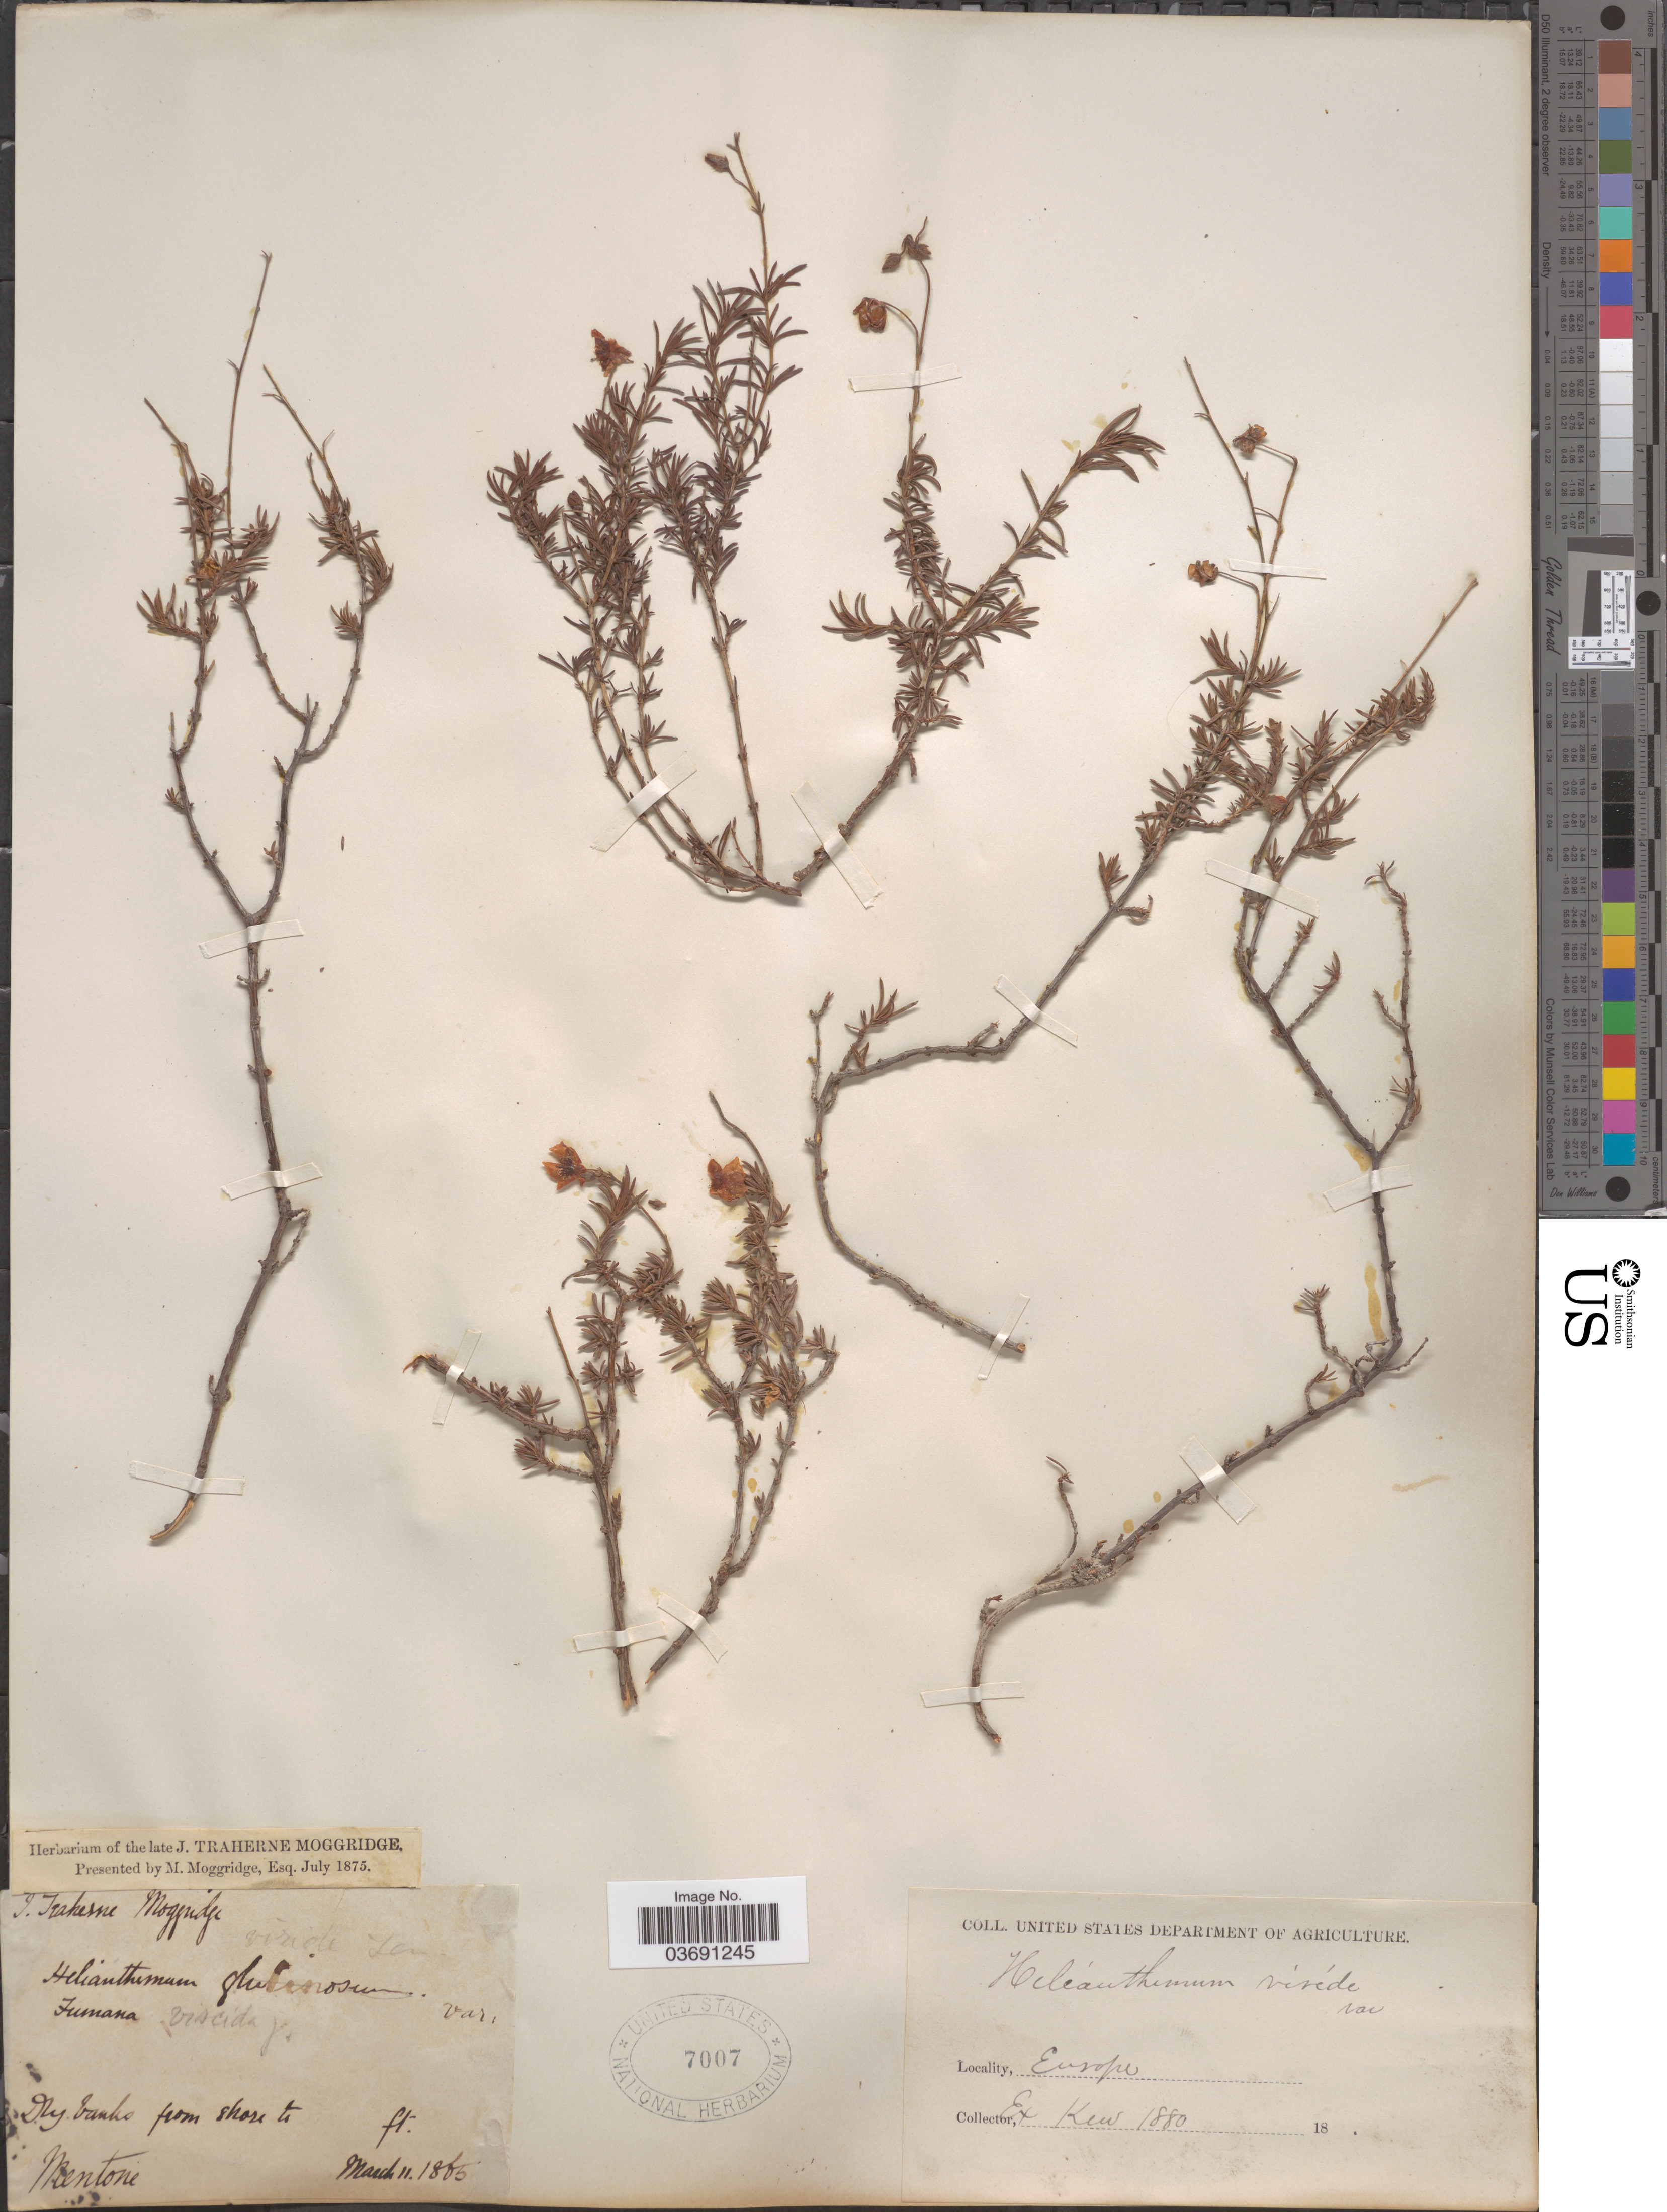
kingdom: Plantae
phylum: Tracheophyta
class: Magnoliopsida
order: Malvales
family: Cistaceae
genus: Fumana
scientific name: Fumana viridis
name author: (Ten.) Sennen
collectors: J. T. Moggridge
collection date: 1865-03-11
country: France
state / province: Provence-Alpes-Côte d'Azur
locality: Mentone. Europe.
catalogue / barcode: US 7007